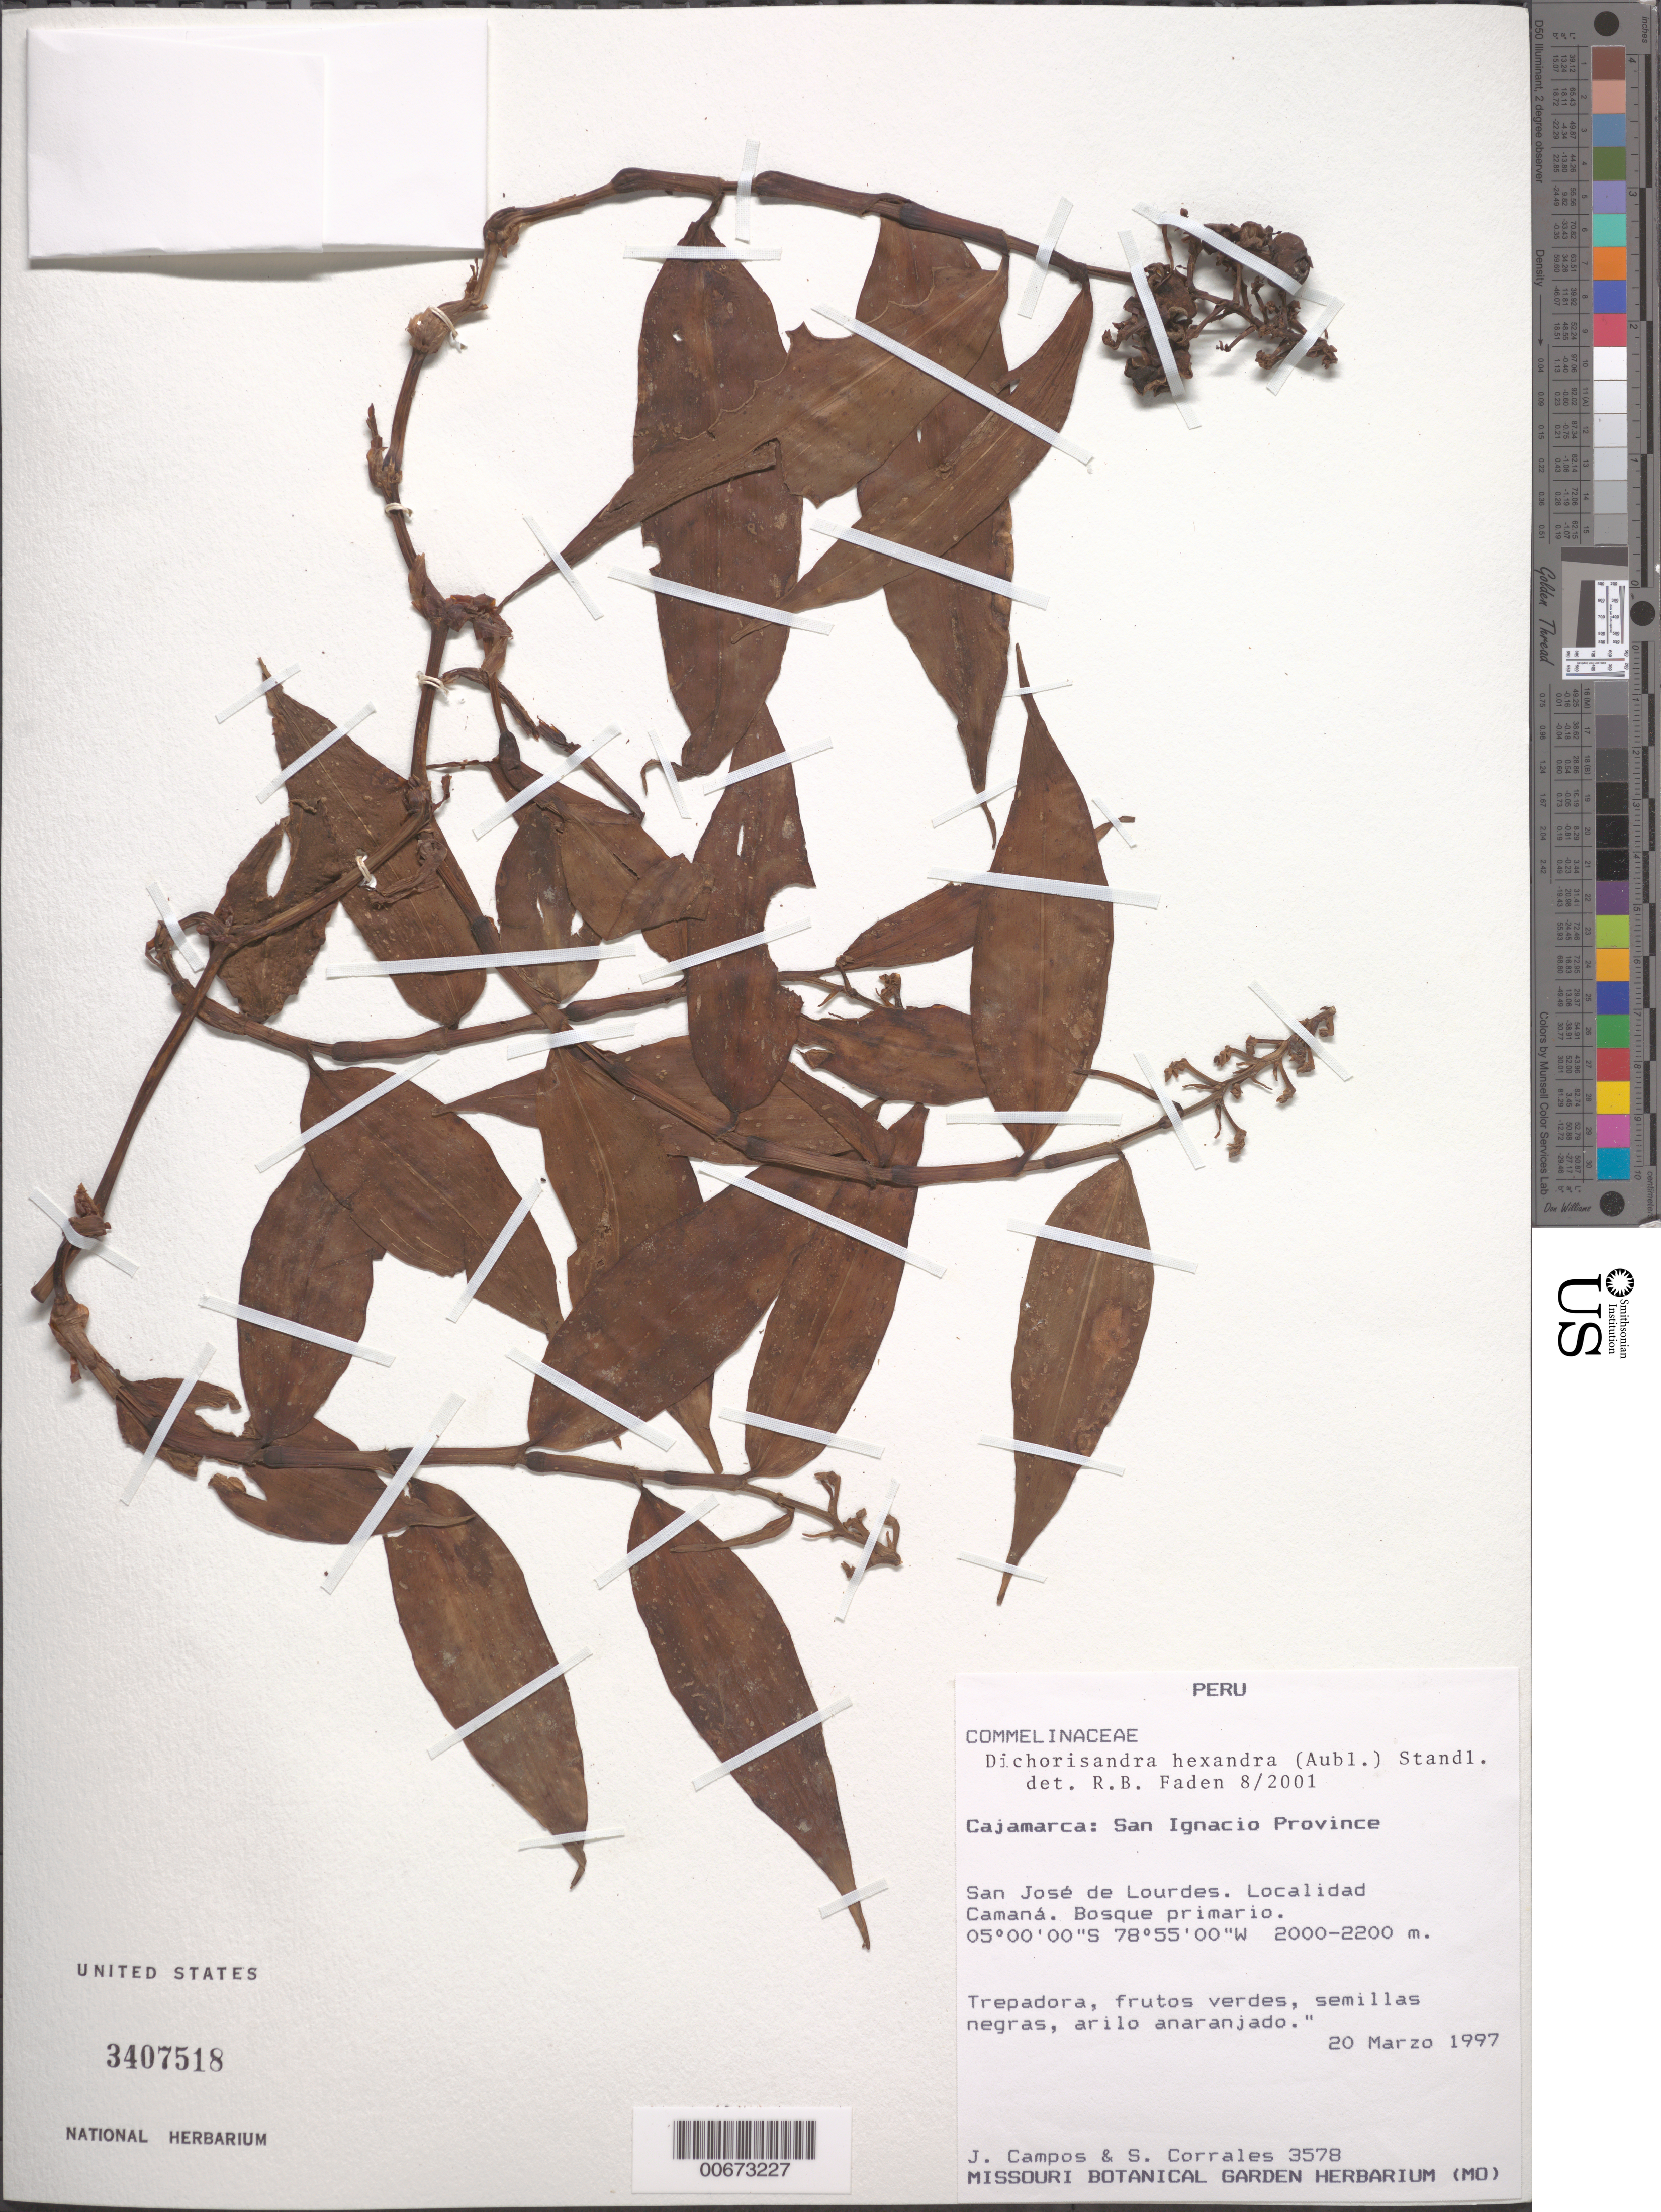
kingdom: Plantae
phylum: Tracheophyta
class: Liliopsida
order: Commelinales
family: Commelinaceae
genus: Dichorisandra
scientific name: Dichorisandra hexandra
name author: (Aubl.) Standl.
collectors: J. Campos & S. Corrales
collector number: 3578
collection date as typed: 20 Mar 1997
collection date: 1997-03-20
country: Peru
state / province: Cajamarca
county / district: San Ignacio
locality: San José de Lourdes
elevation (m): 2000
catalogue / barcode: US 3407518